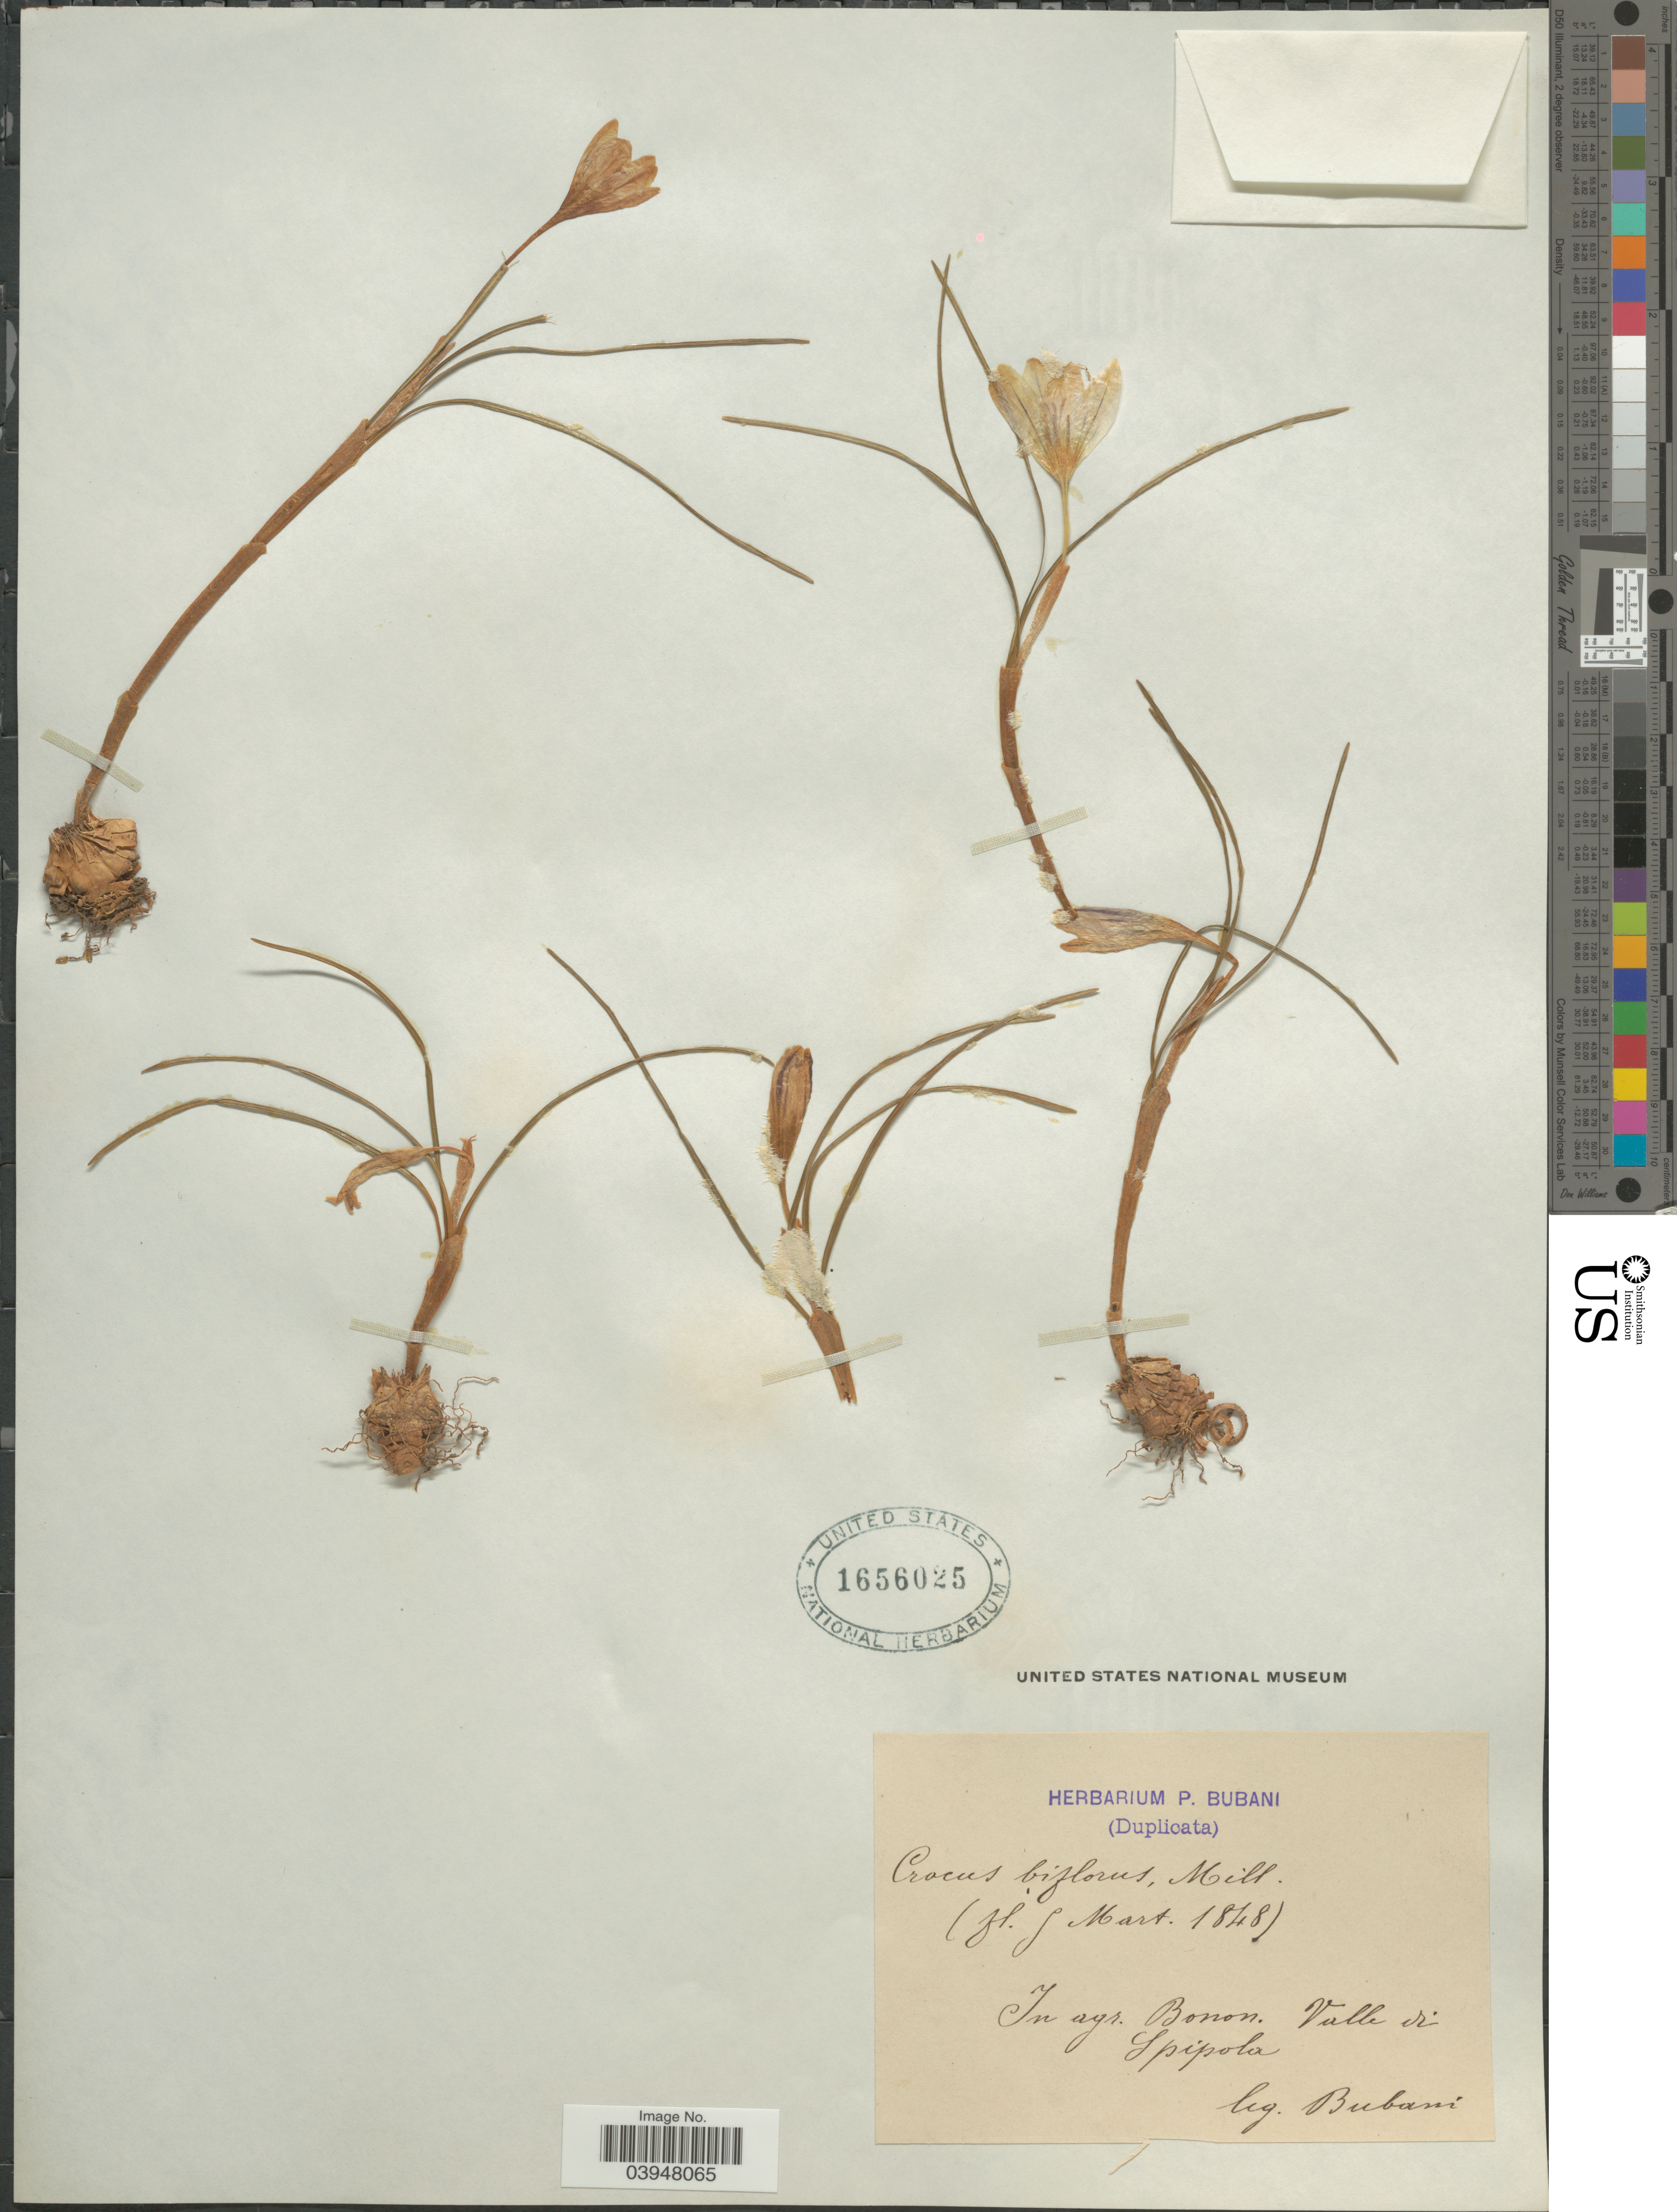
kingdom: Plantae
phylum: Tracheophyta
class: Liliopsida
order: Asparagales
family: Iridaceae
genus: Crocus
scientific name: Crocus biflorus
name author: Mill.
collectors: P. Bubani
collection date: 1848-03-05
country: Italy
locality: In agr. Bonon. Valle di Spipola.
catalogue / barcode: US 1656025